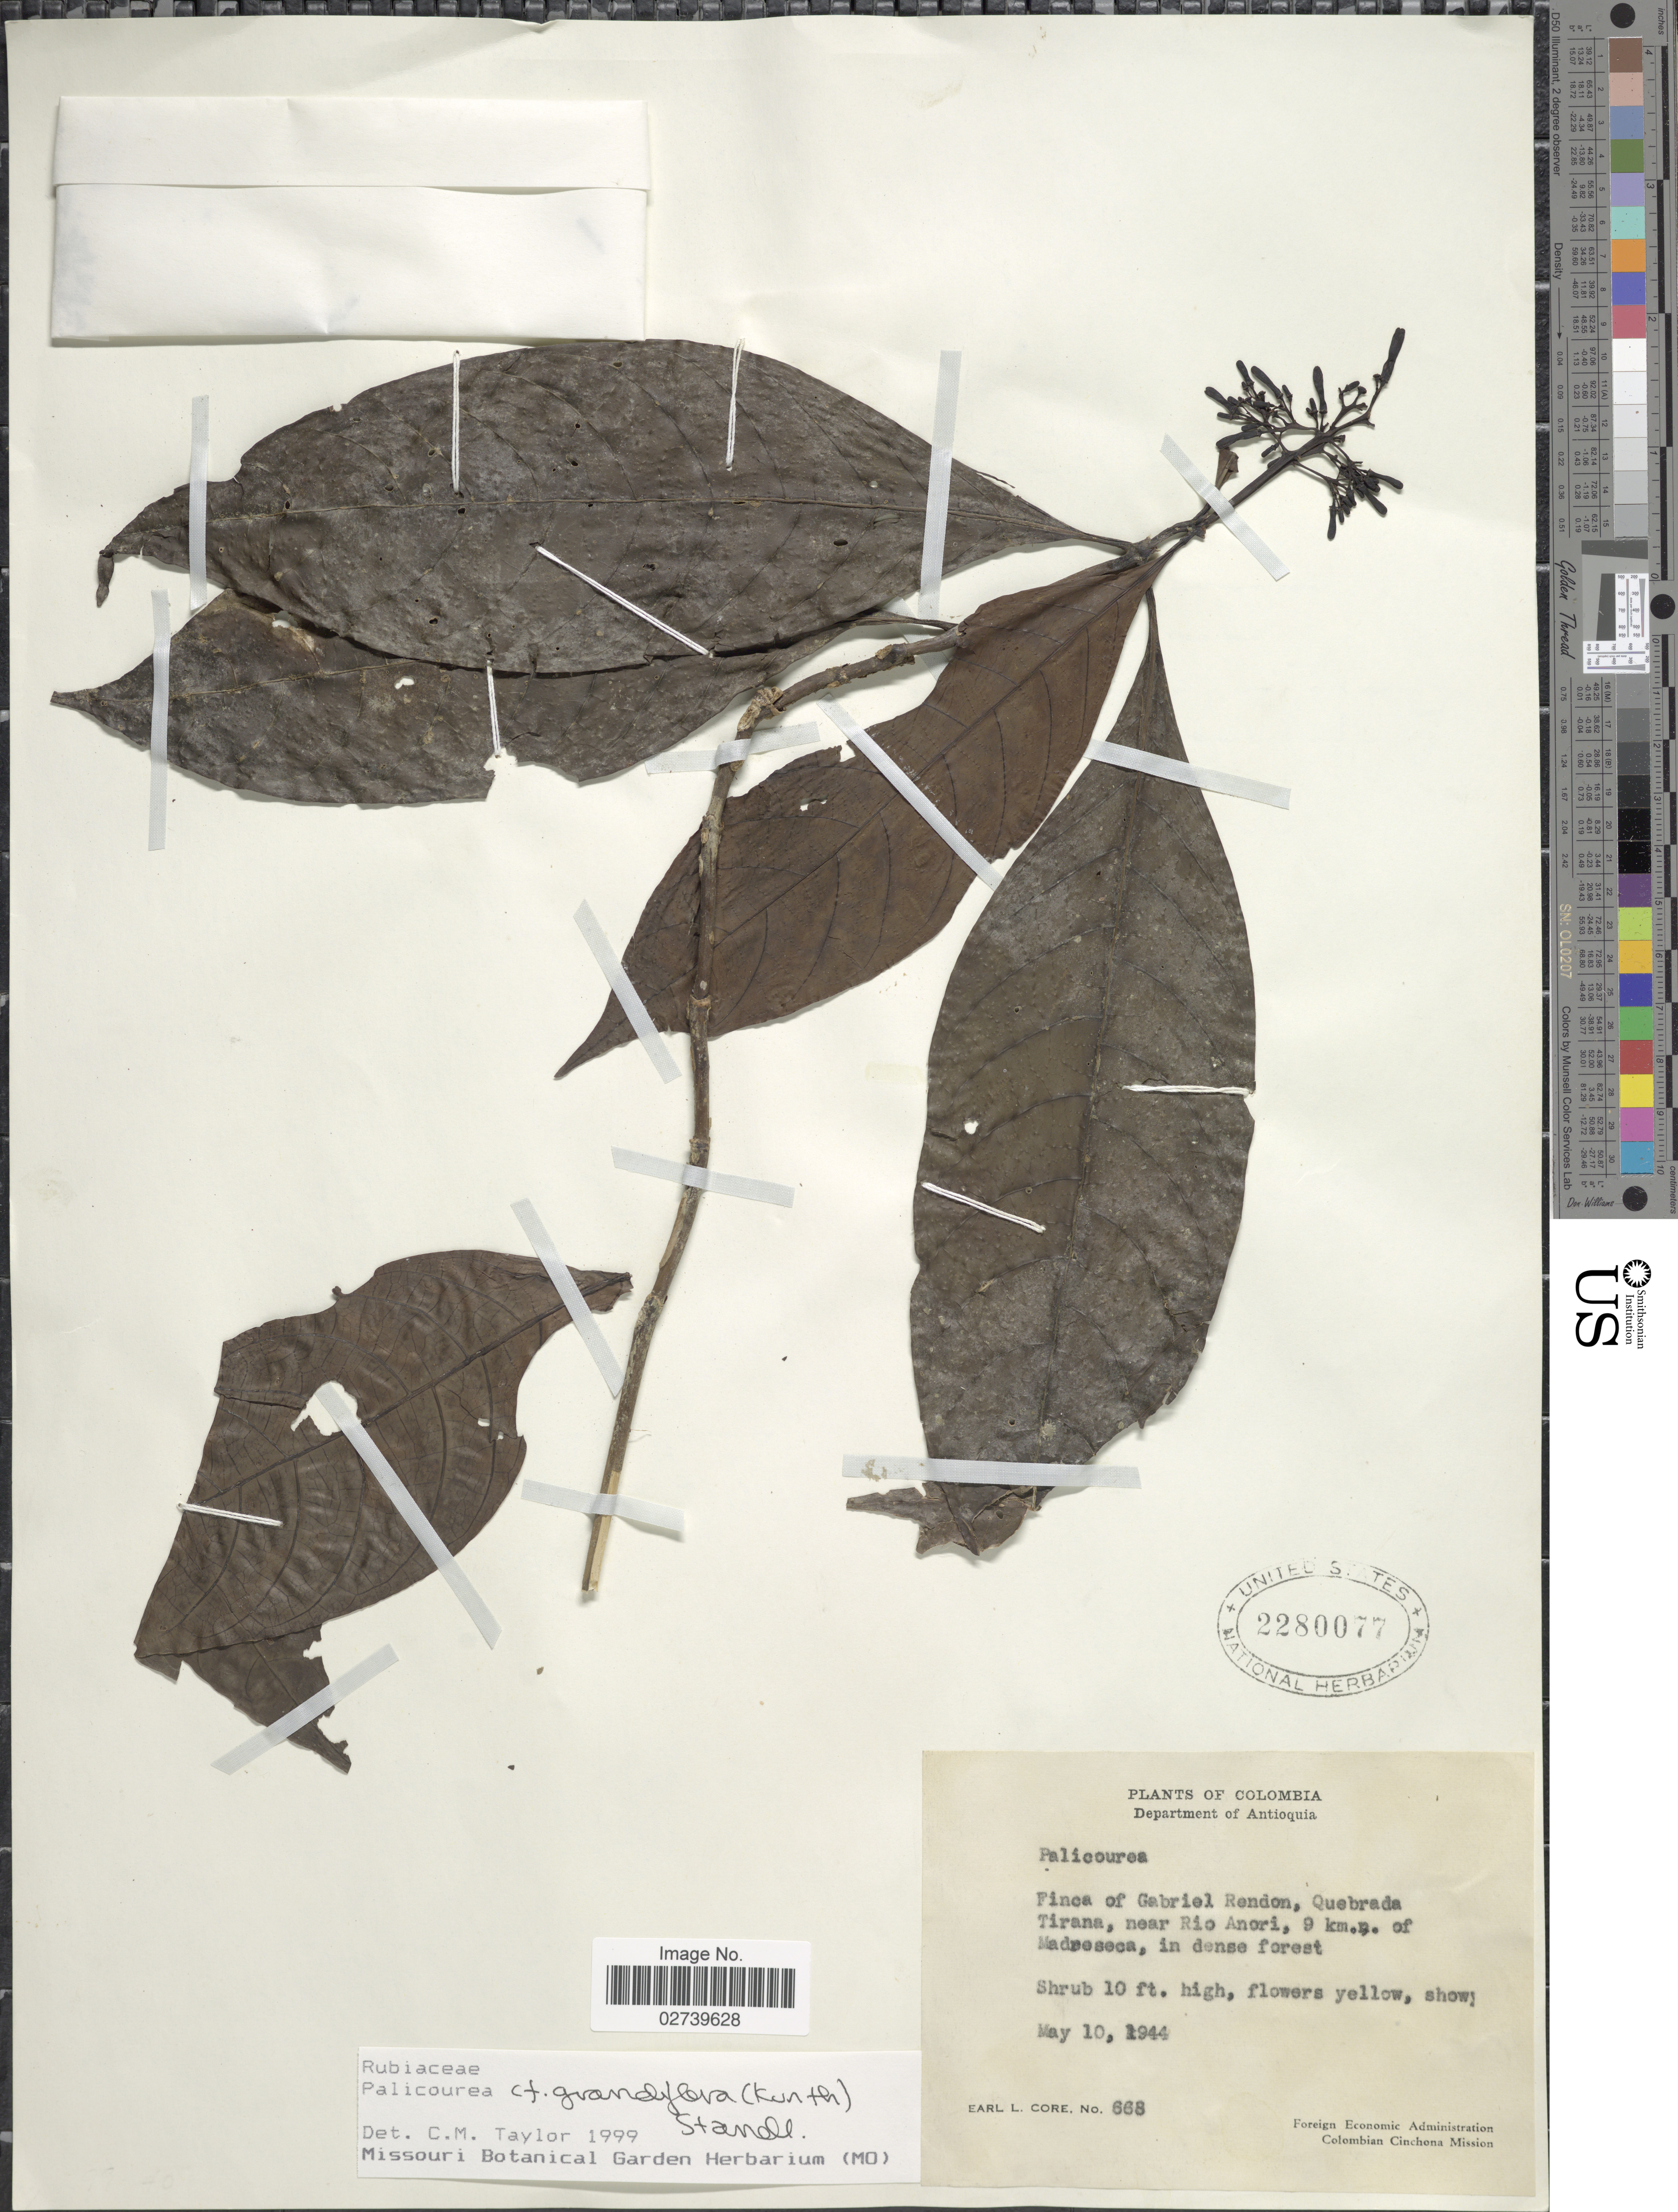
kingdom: Plantae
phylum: Tracheophyta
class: Magnoliopsida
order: Gentianales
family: Rubiaceae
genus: Palicourea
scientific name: Palicourea grandiflora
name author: (Kunth) Standl.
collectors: E. L. Core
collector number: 668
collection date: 1944-05-10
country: Colombia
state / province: Antioquia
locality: Finca of Gabriel Rendon, Quebrada Tirana, near Rio Anori, 9 km. n. of Madreseca.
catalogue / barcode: US 2280077